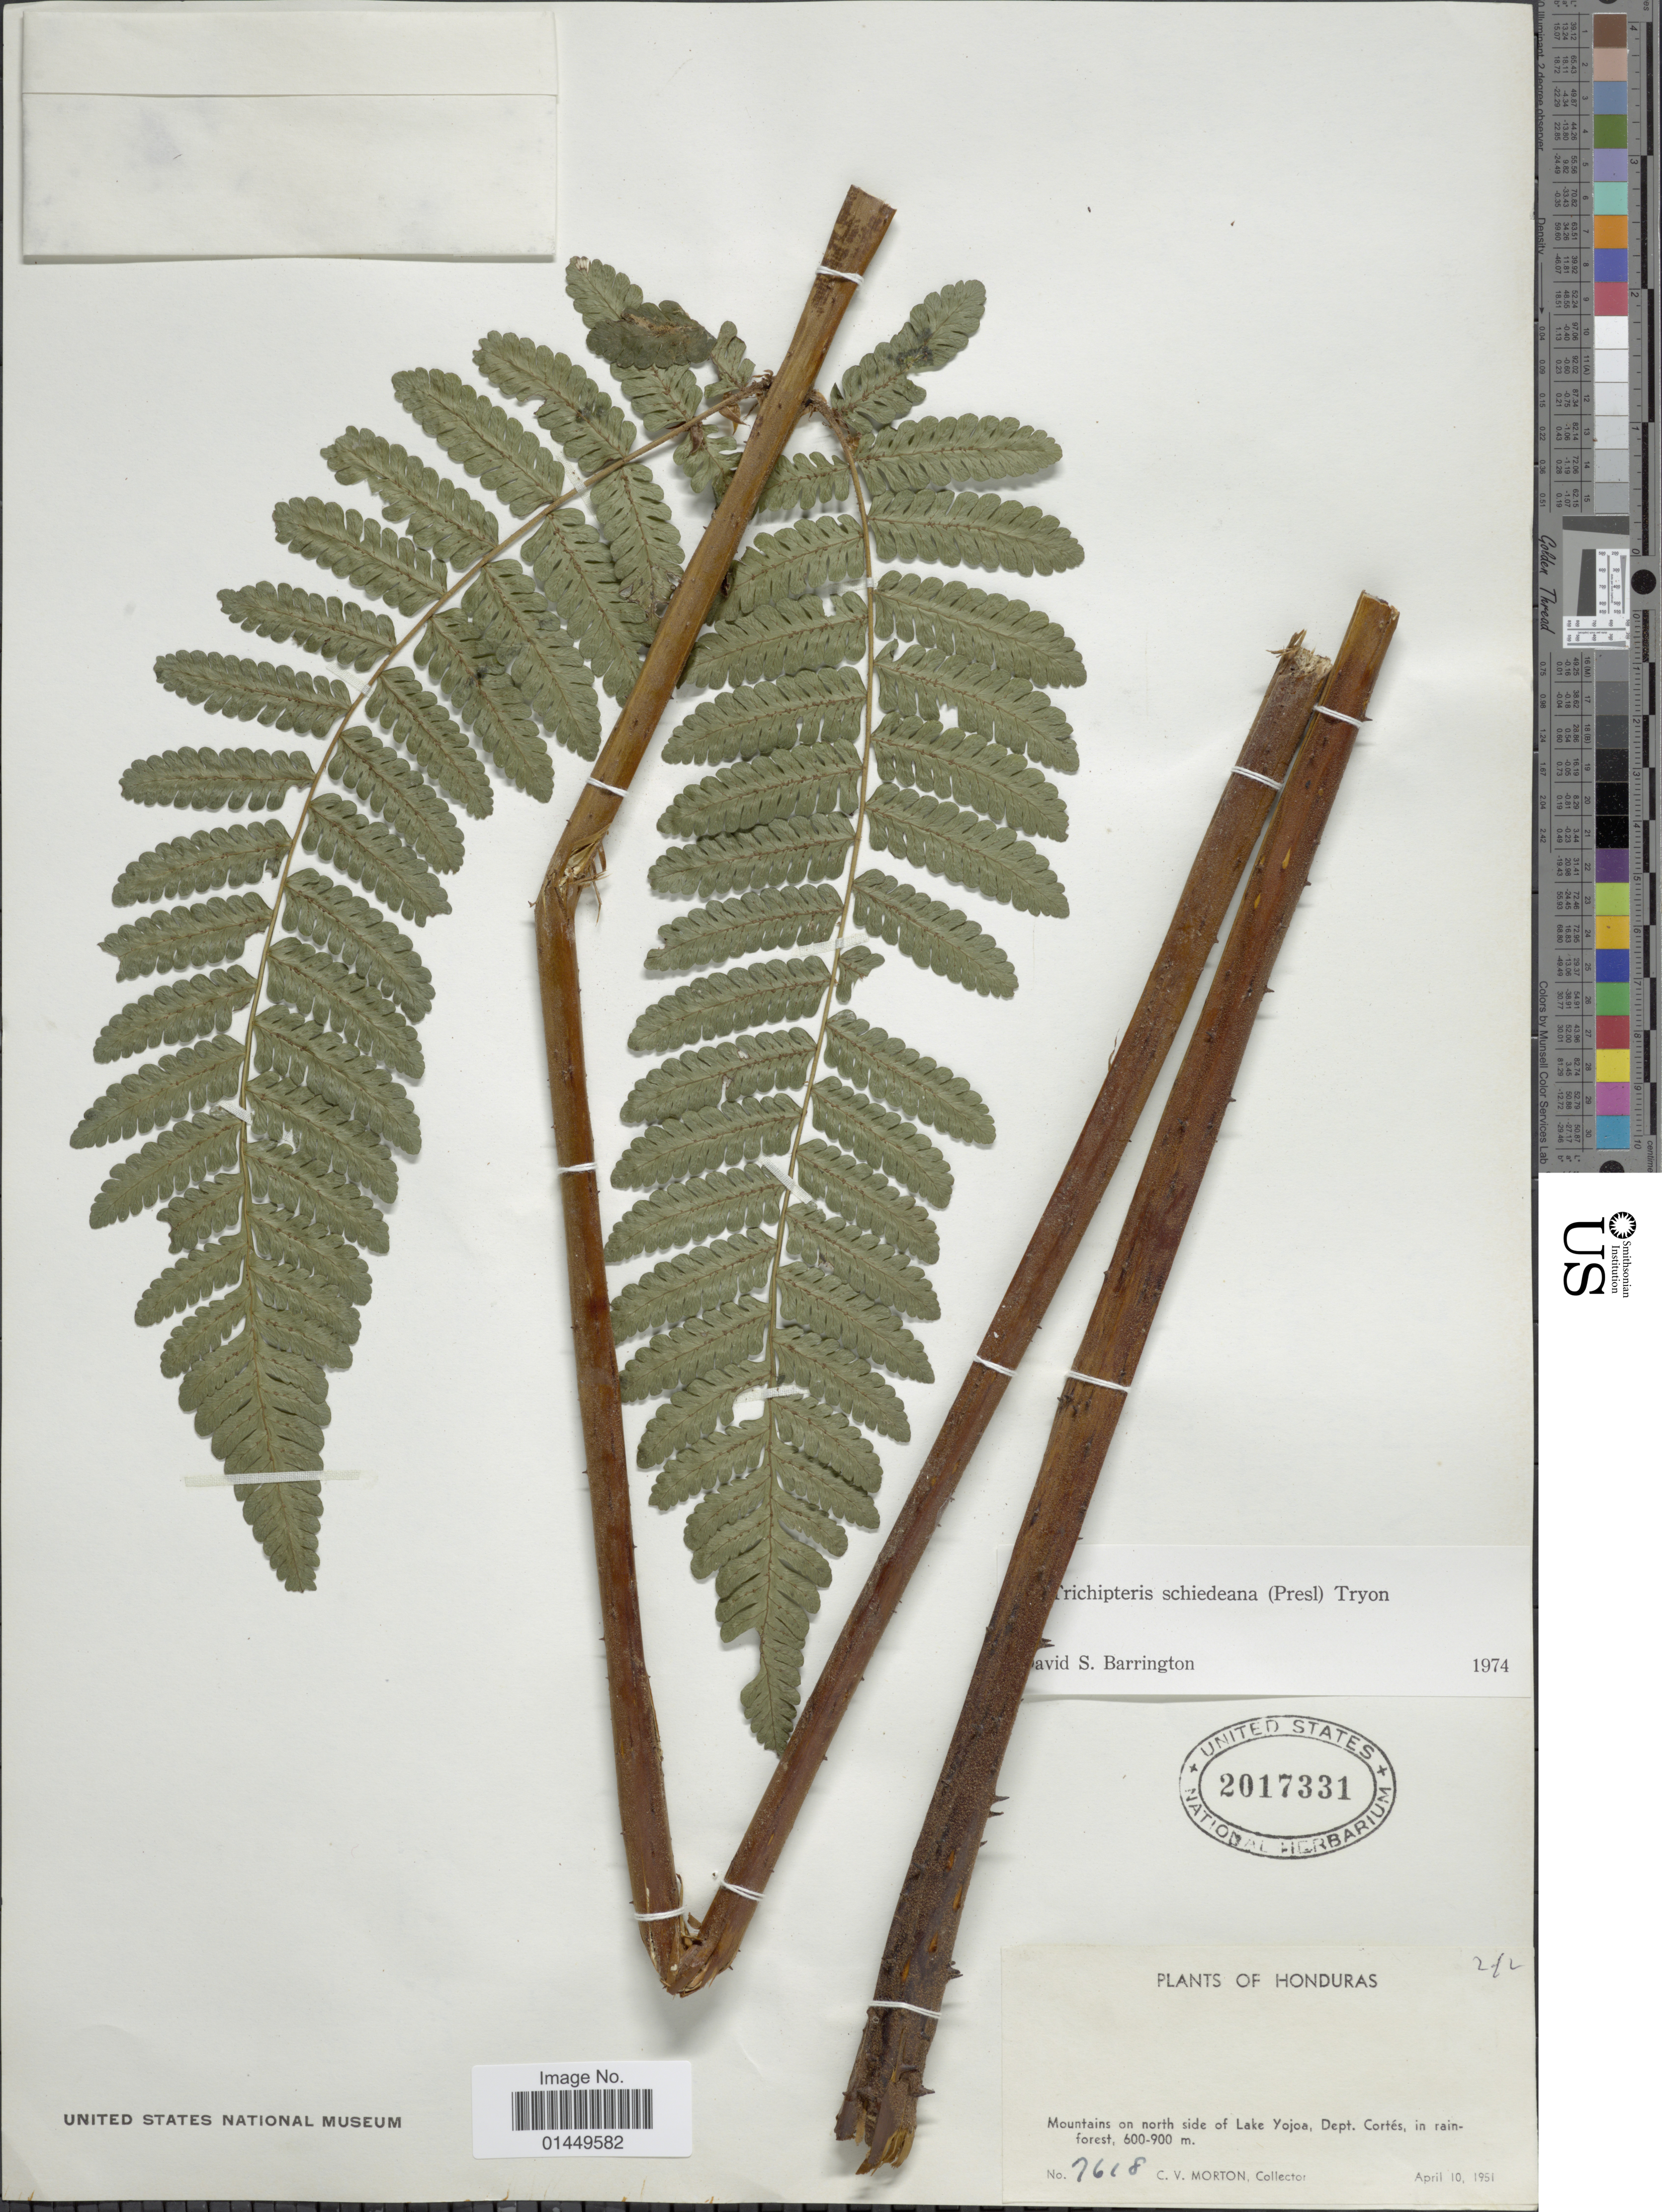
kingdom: Plantae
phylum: Tracheophyta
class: Polypodiopsida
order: Cyatheales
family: Cyatheaceae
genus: Cyathea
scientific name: Cyathea schiedeana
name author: (C. Presl) Domin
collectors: C. V. Morton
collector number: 7618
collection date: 1951-04-10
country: Honduras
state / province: Cortés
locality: Mountains on north side of Lake Yojoa, Dept. Cortes, in rainforest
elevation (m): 600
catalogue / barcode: US 2017331